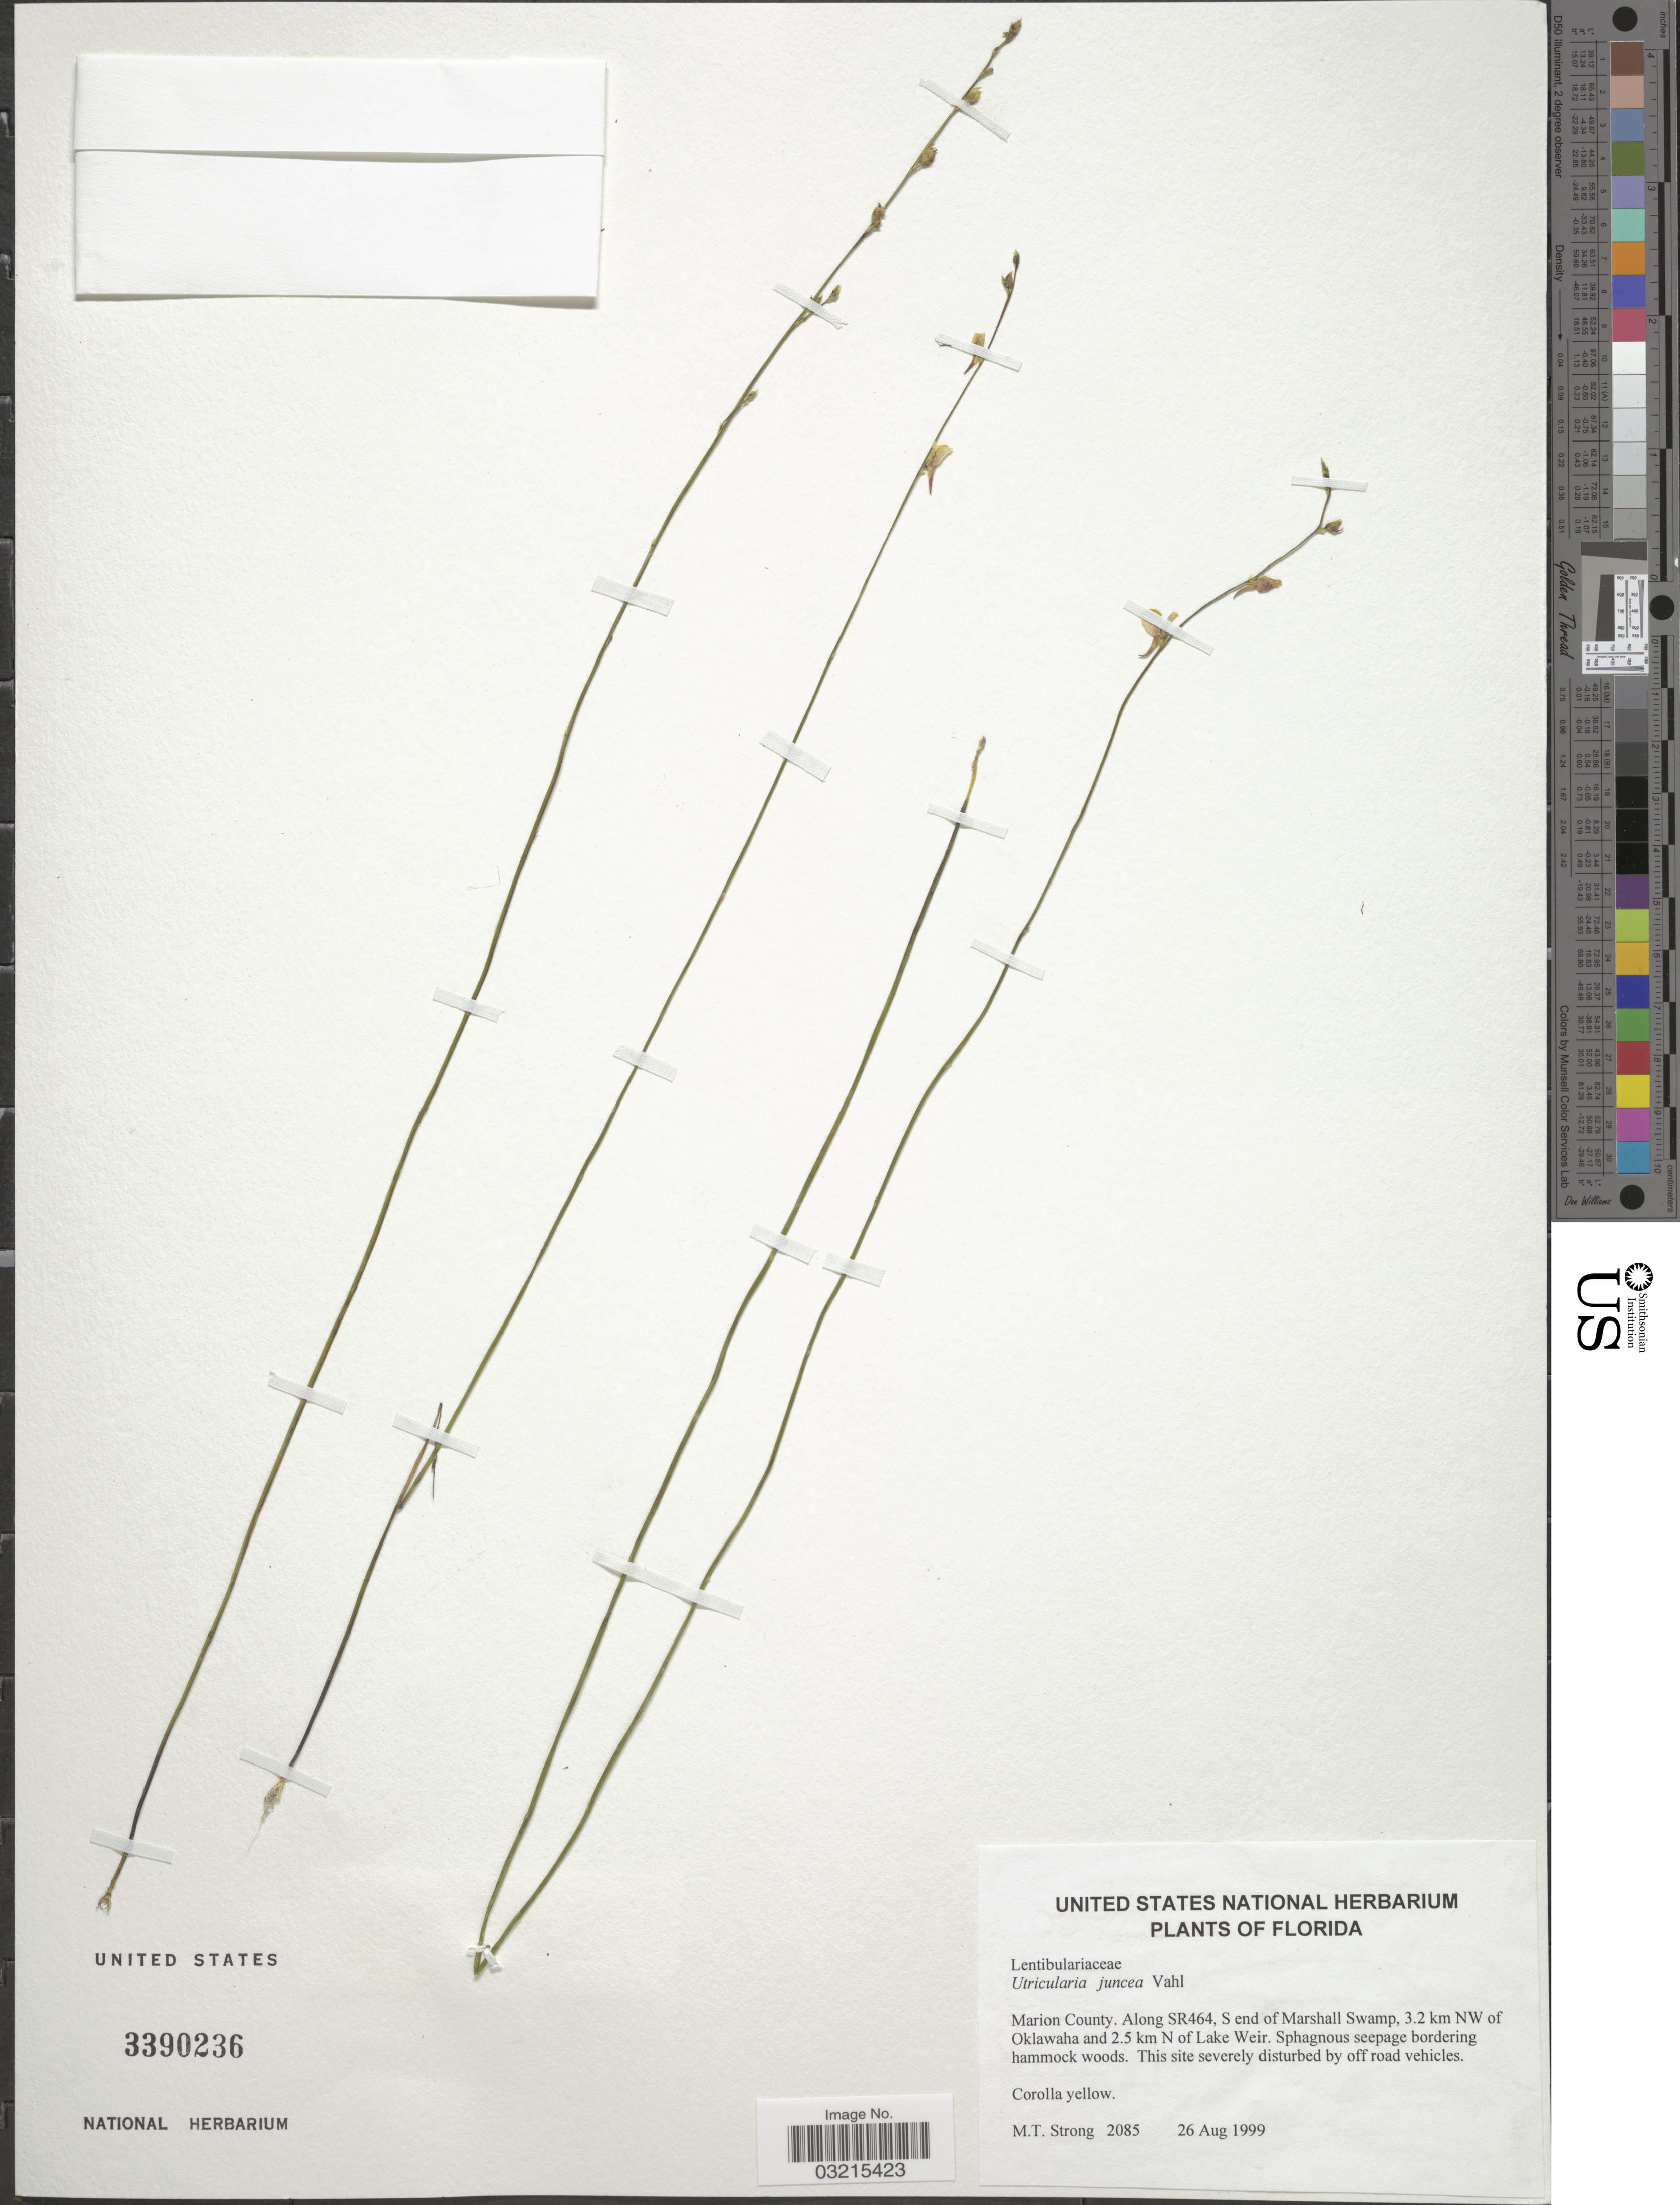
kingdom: Plantae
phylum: Tracheophyta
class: Magnoliopsida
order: Lamiales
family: Lentibulariaceae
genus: Utricularia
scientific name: Utricularia juncea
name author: Vahl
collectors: M. T. Strong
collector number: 2085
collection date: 1999-08-26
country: United States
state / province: Florida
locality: Marion County. Along SR464, S end of Marshall Swamp, 3.2 km NW of Oklawaha and 2.5 km N of Lake Weir.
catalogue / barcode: US 3390236